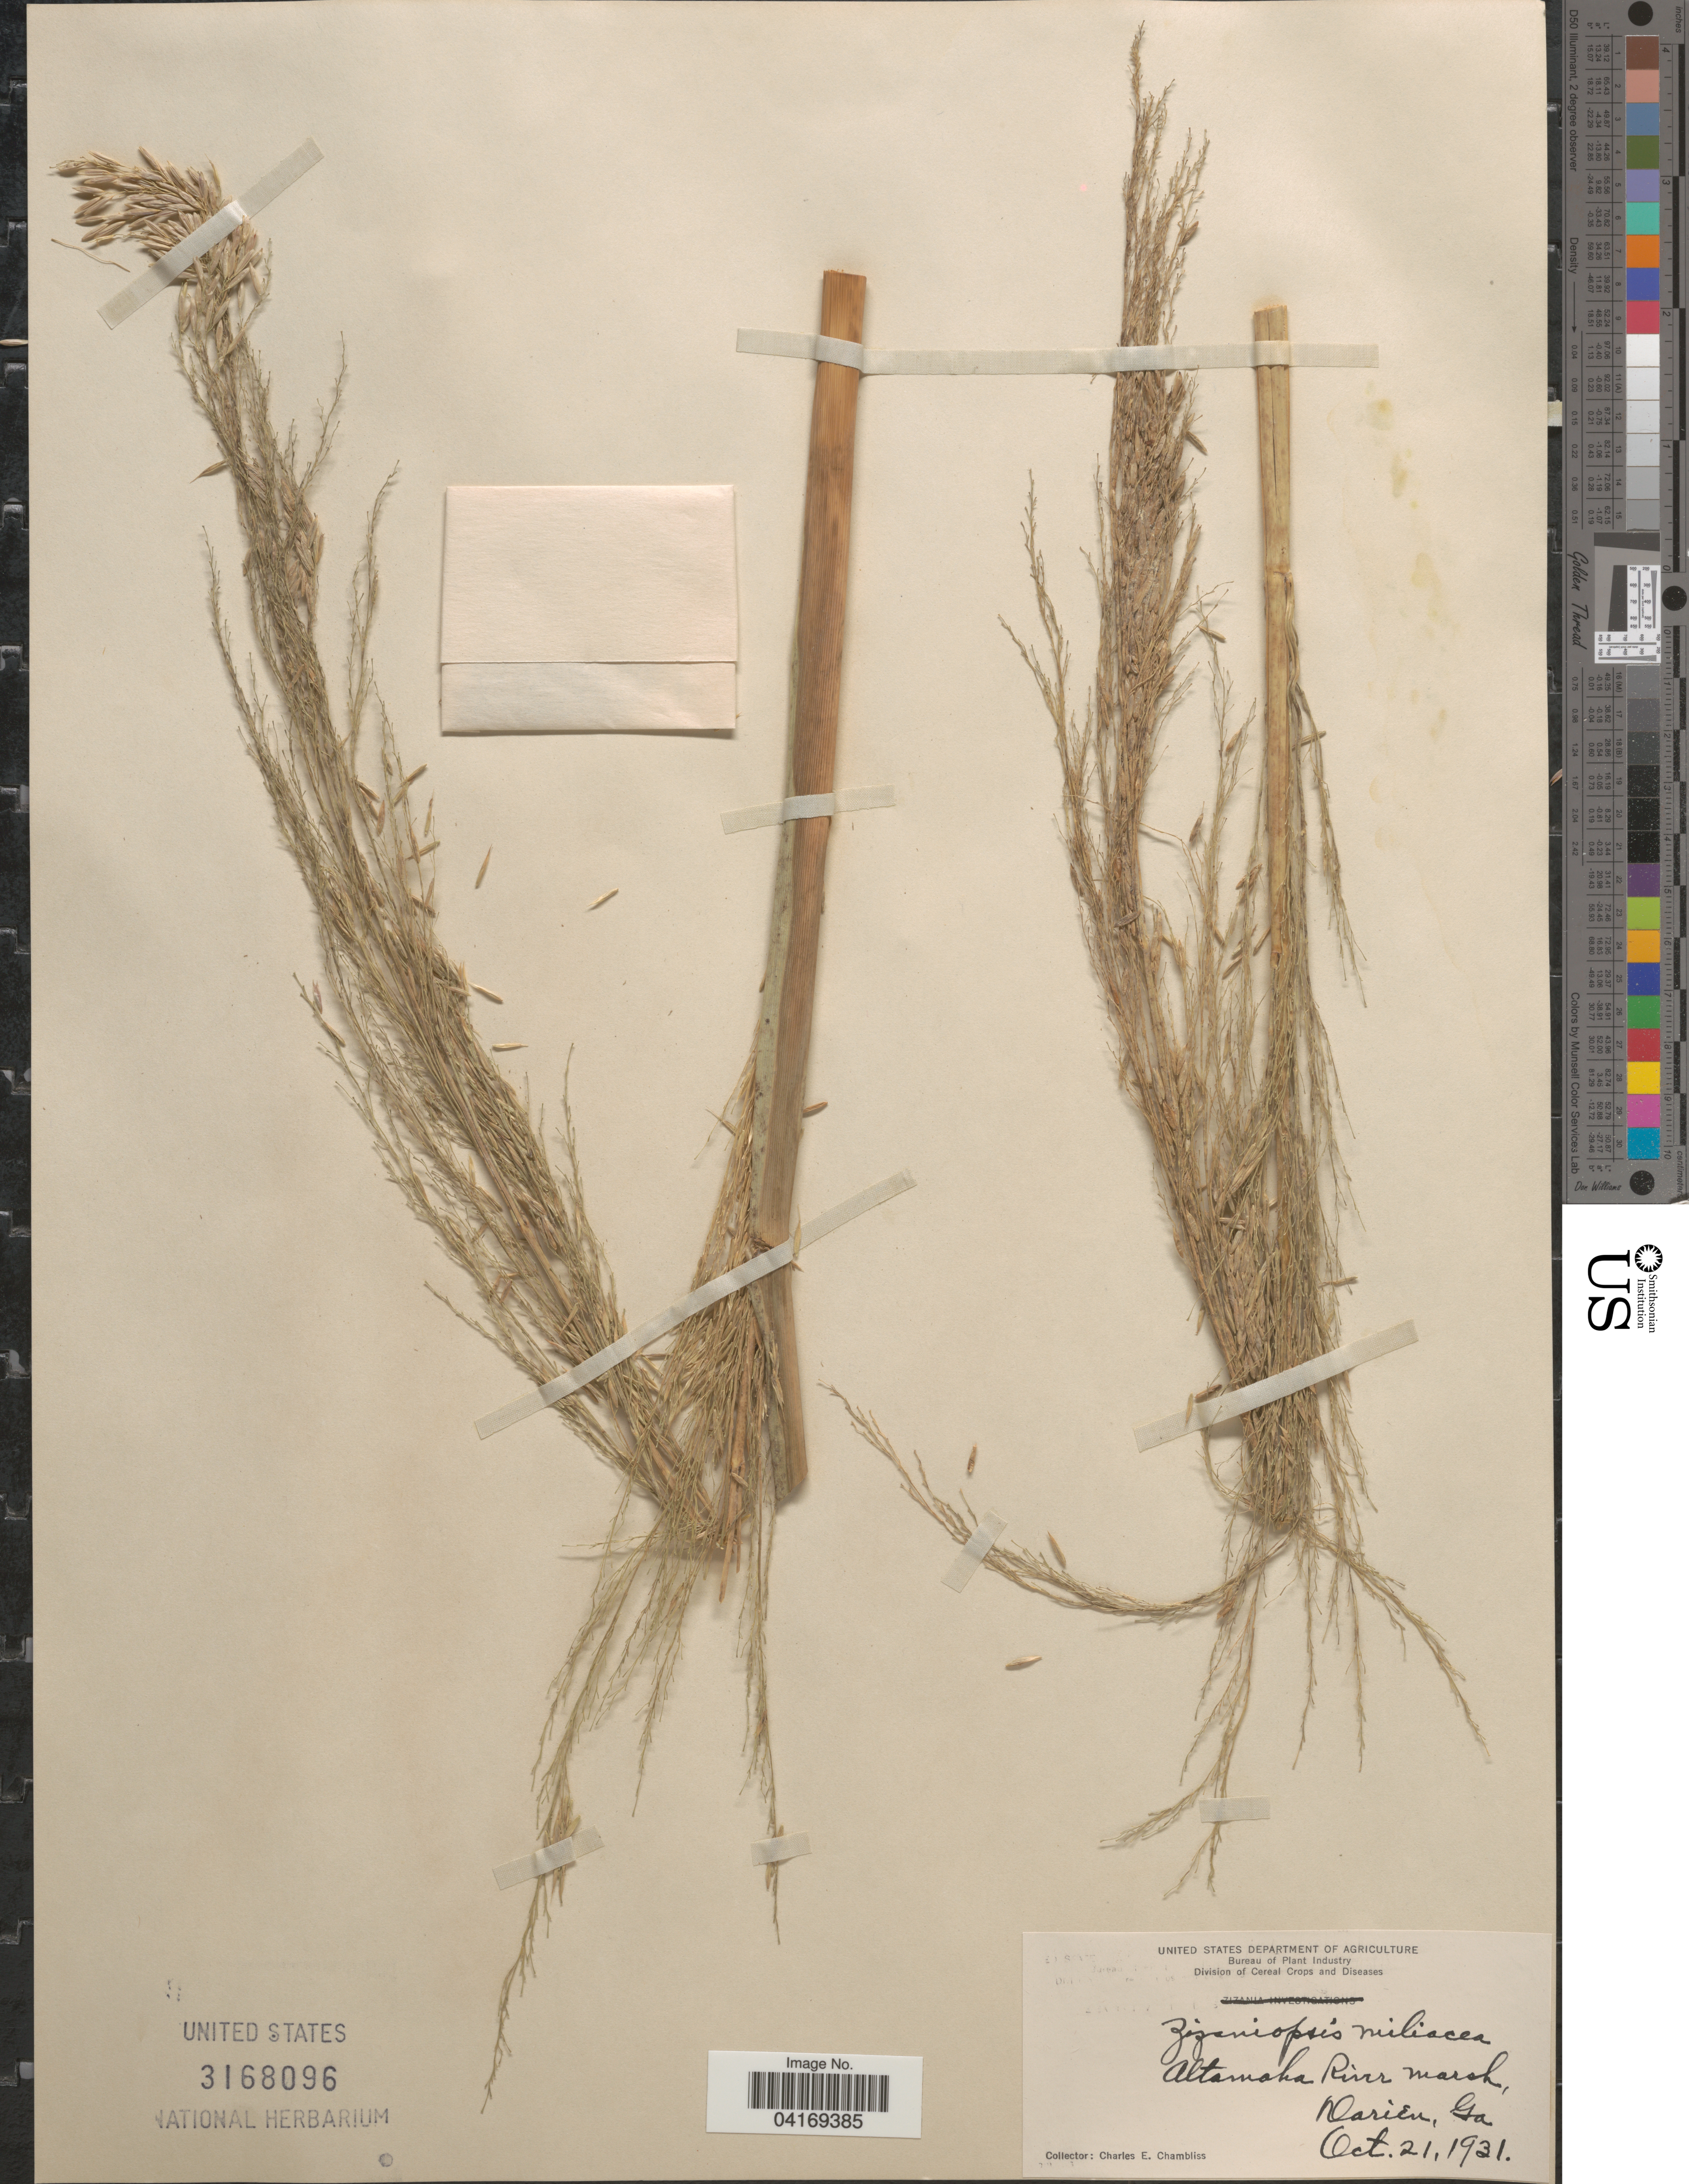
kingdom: Plantae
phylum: Tracheophyta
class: Liliopsida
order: Poales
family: Poaceae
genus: Zizaniopsis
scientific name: Zizaniopsis miliacea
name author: (Michx.) Döll & Asch.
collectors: C. Chambliss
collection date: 1931-10-21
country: United States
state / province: Georgia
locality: Altamaha River marsh, Darien.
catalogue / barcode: US 3168096